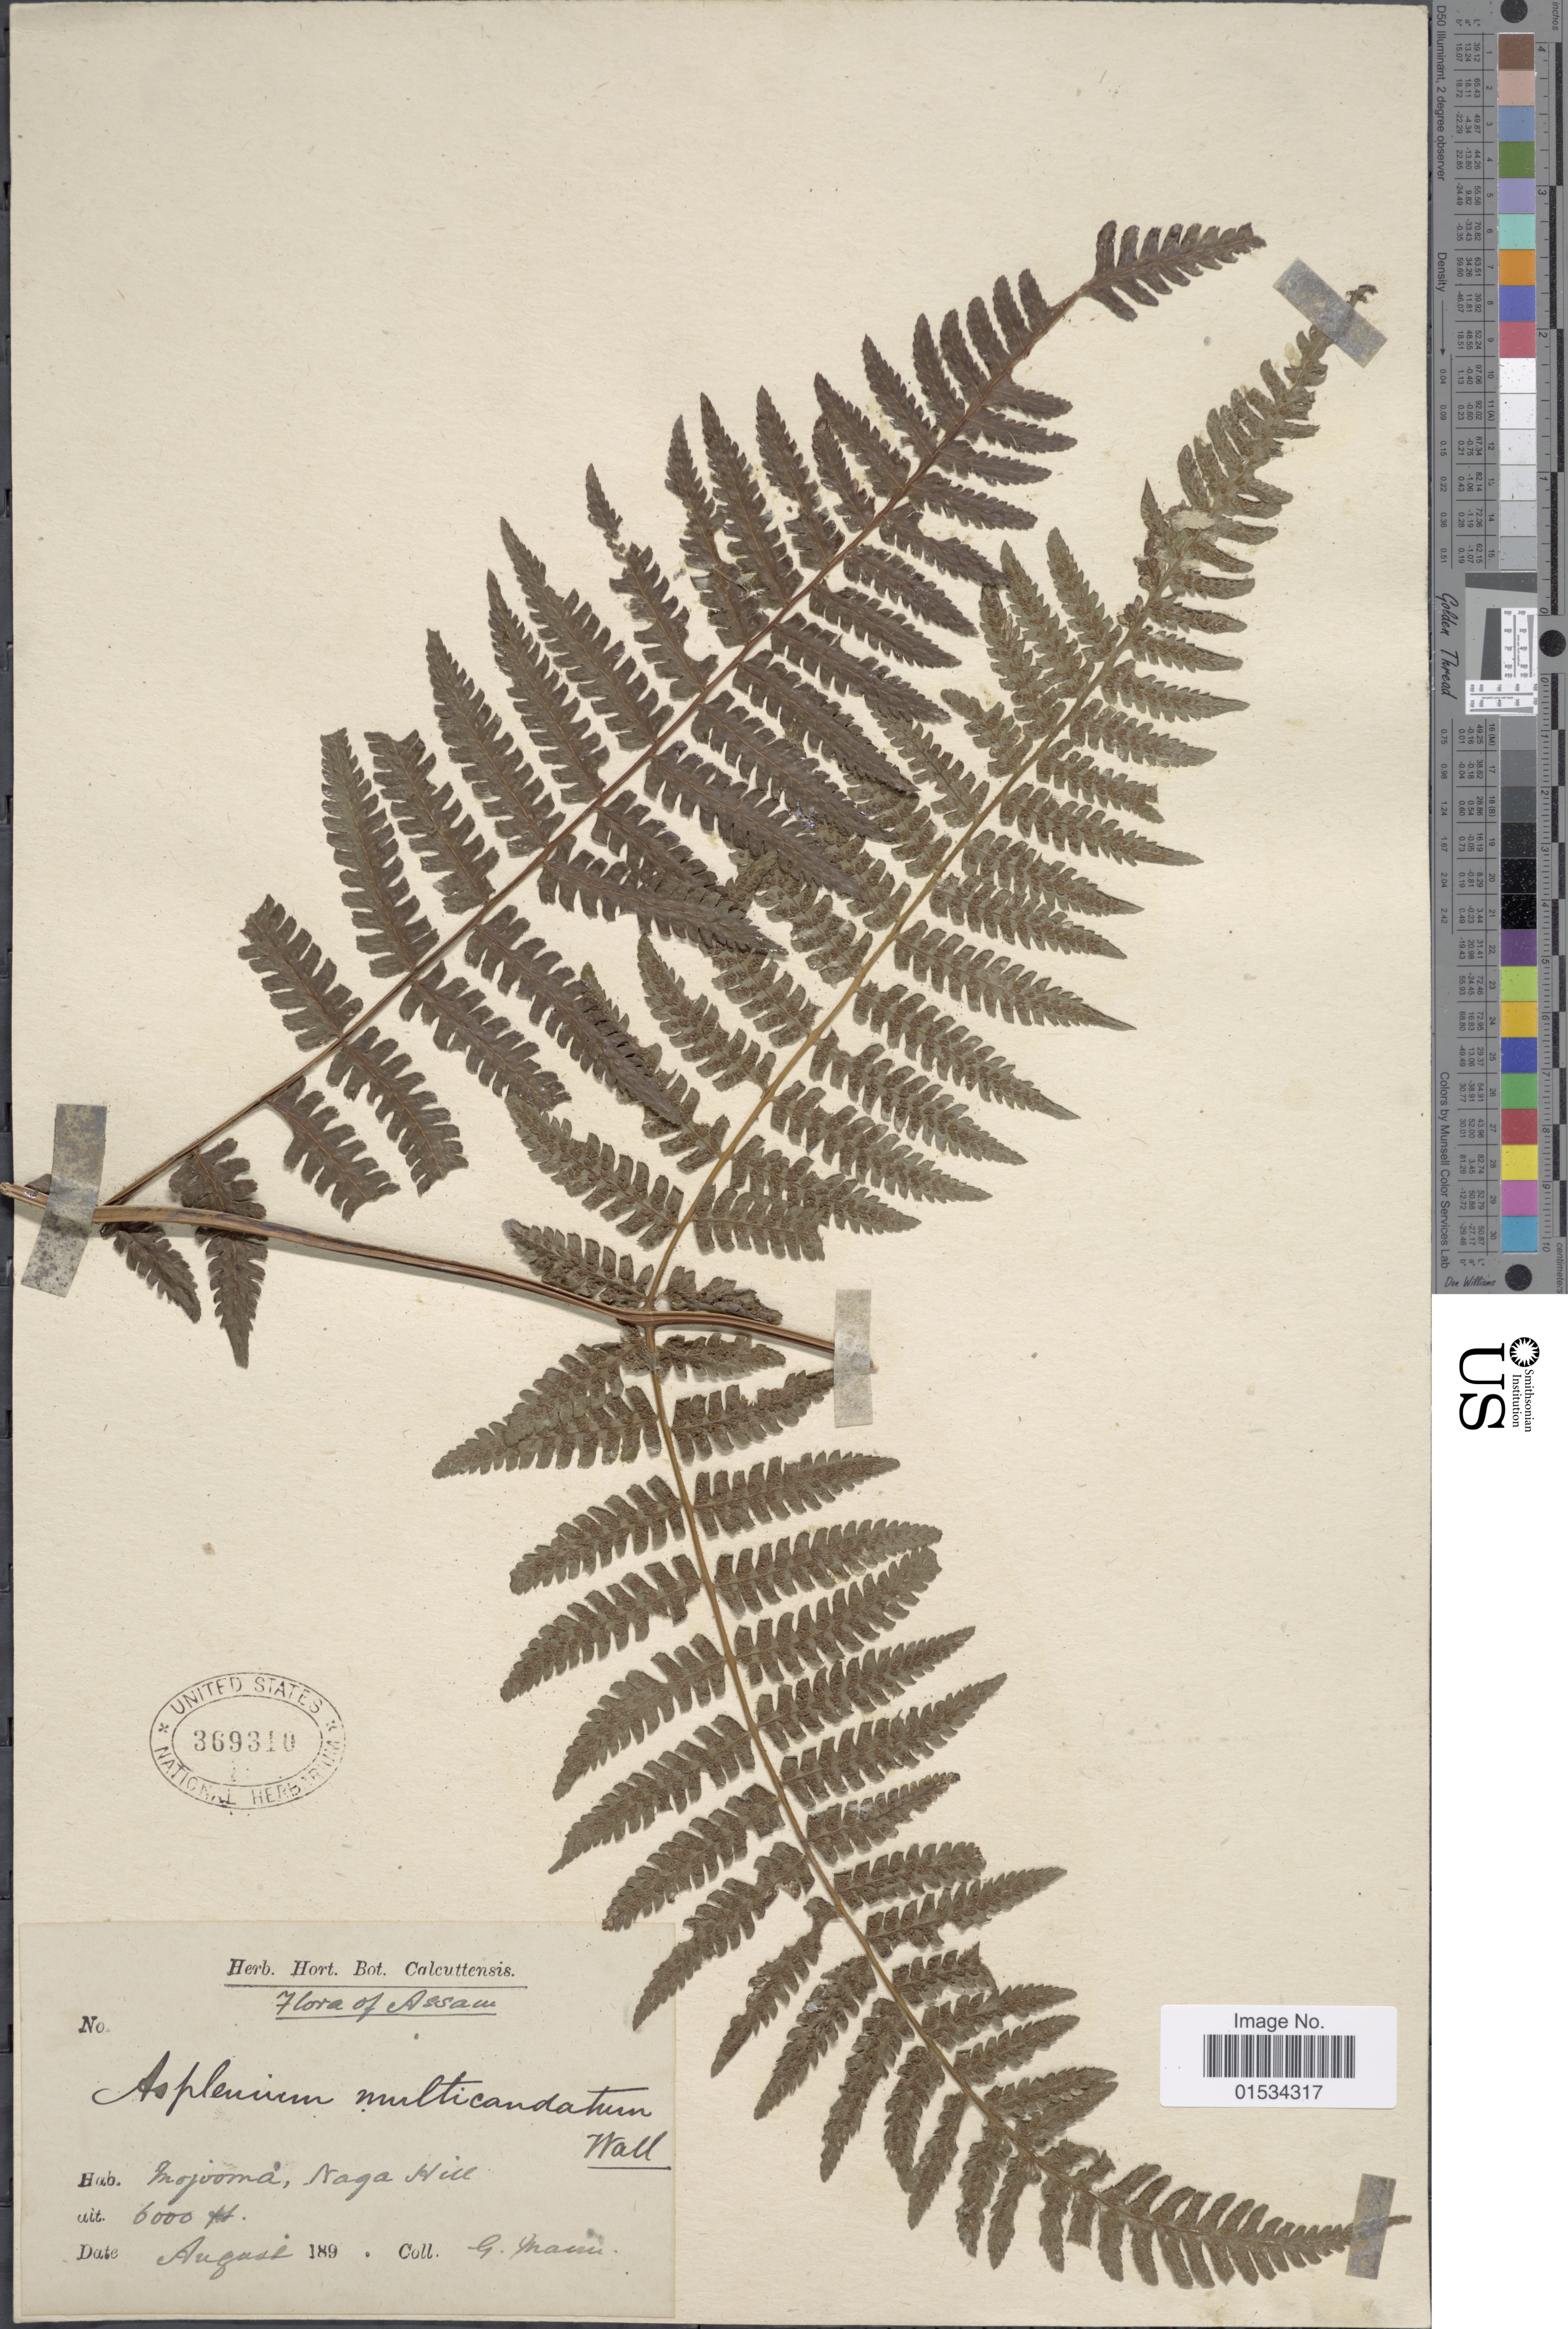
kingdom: Plantae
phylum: Tracheophyta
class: Polypodiopsida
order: Polypodiales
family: Athyriaceae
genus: Diplazium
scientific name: Diplazium spectabile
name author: (Wall. ex Mett.) Bir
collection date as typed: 189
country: India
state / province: Assam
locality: Inojooma, Naga Hill [interpreted]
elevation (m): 1829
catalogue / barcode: US 369310